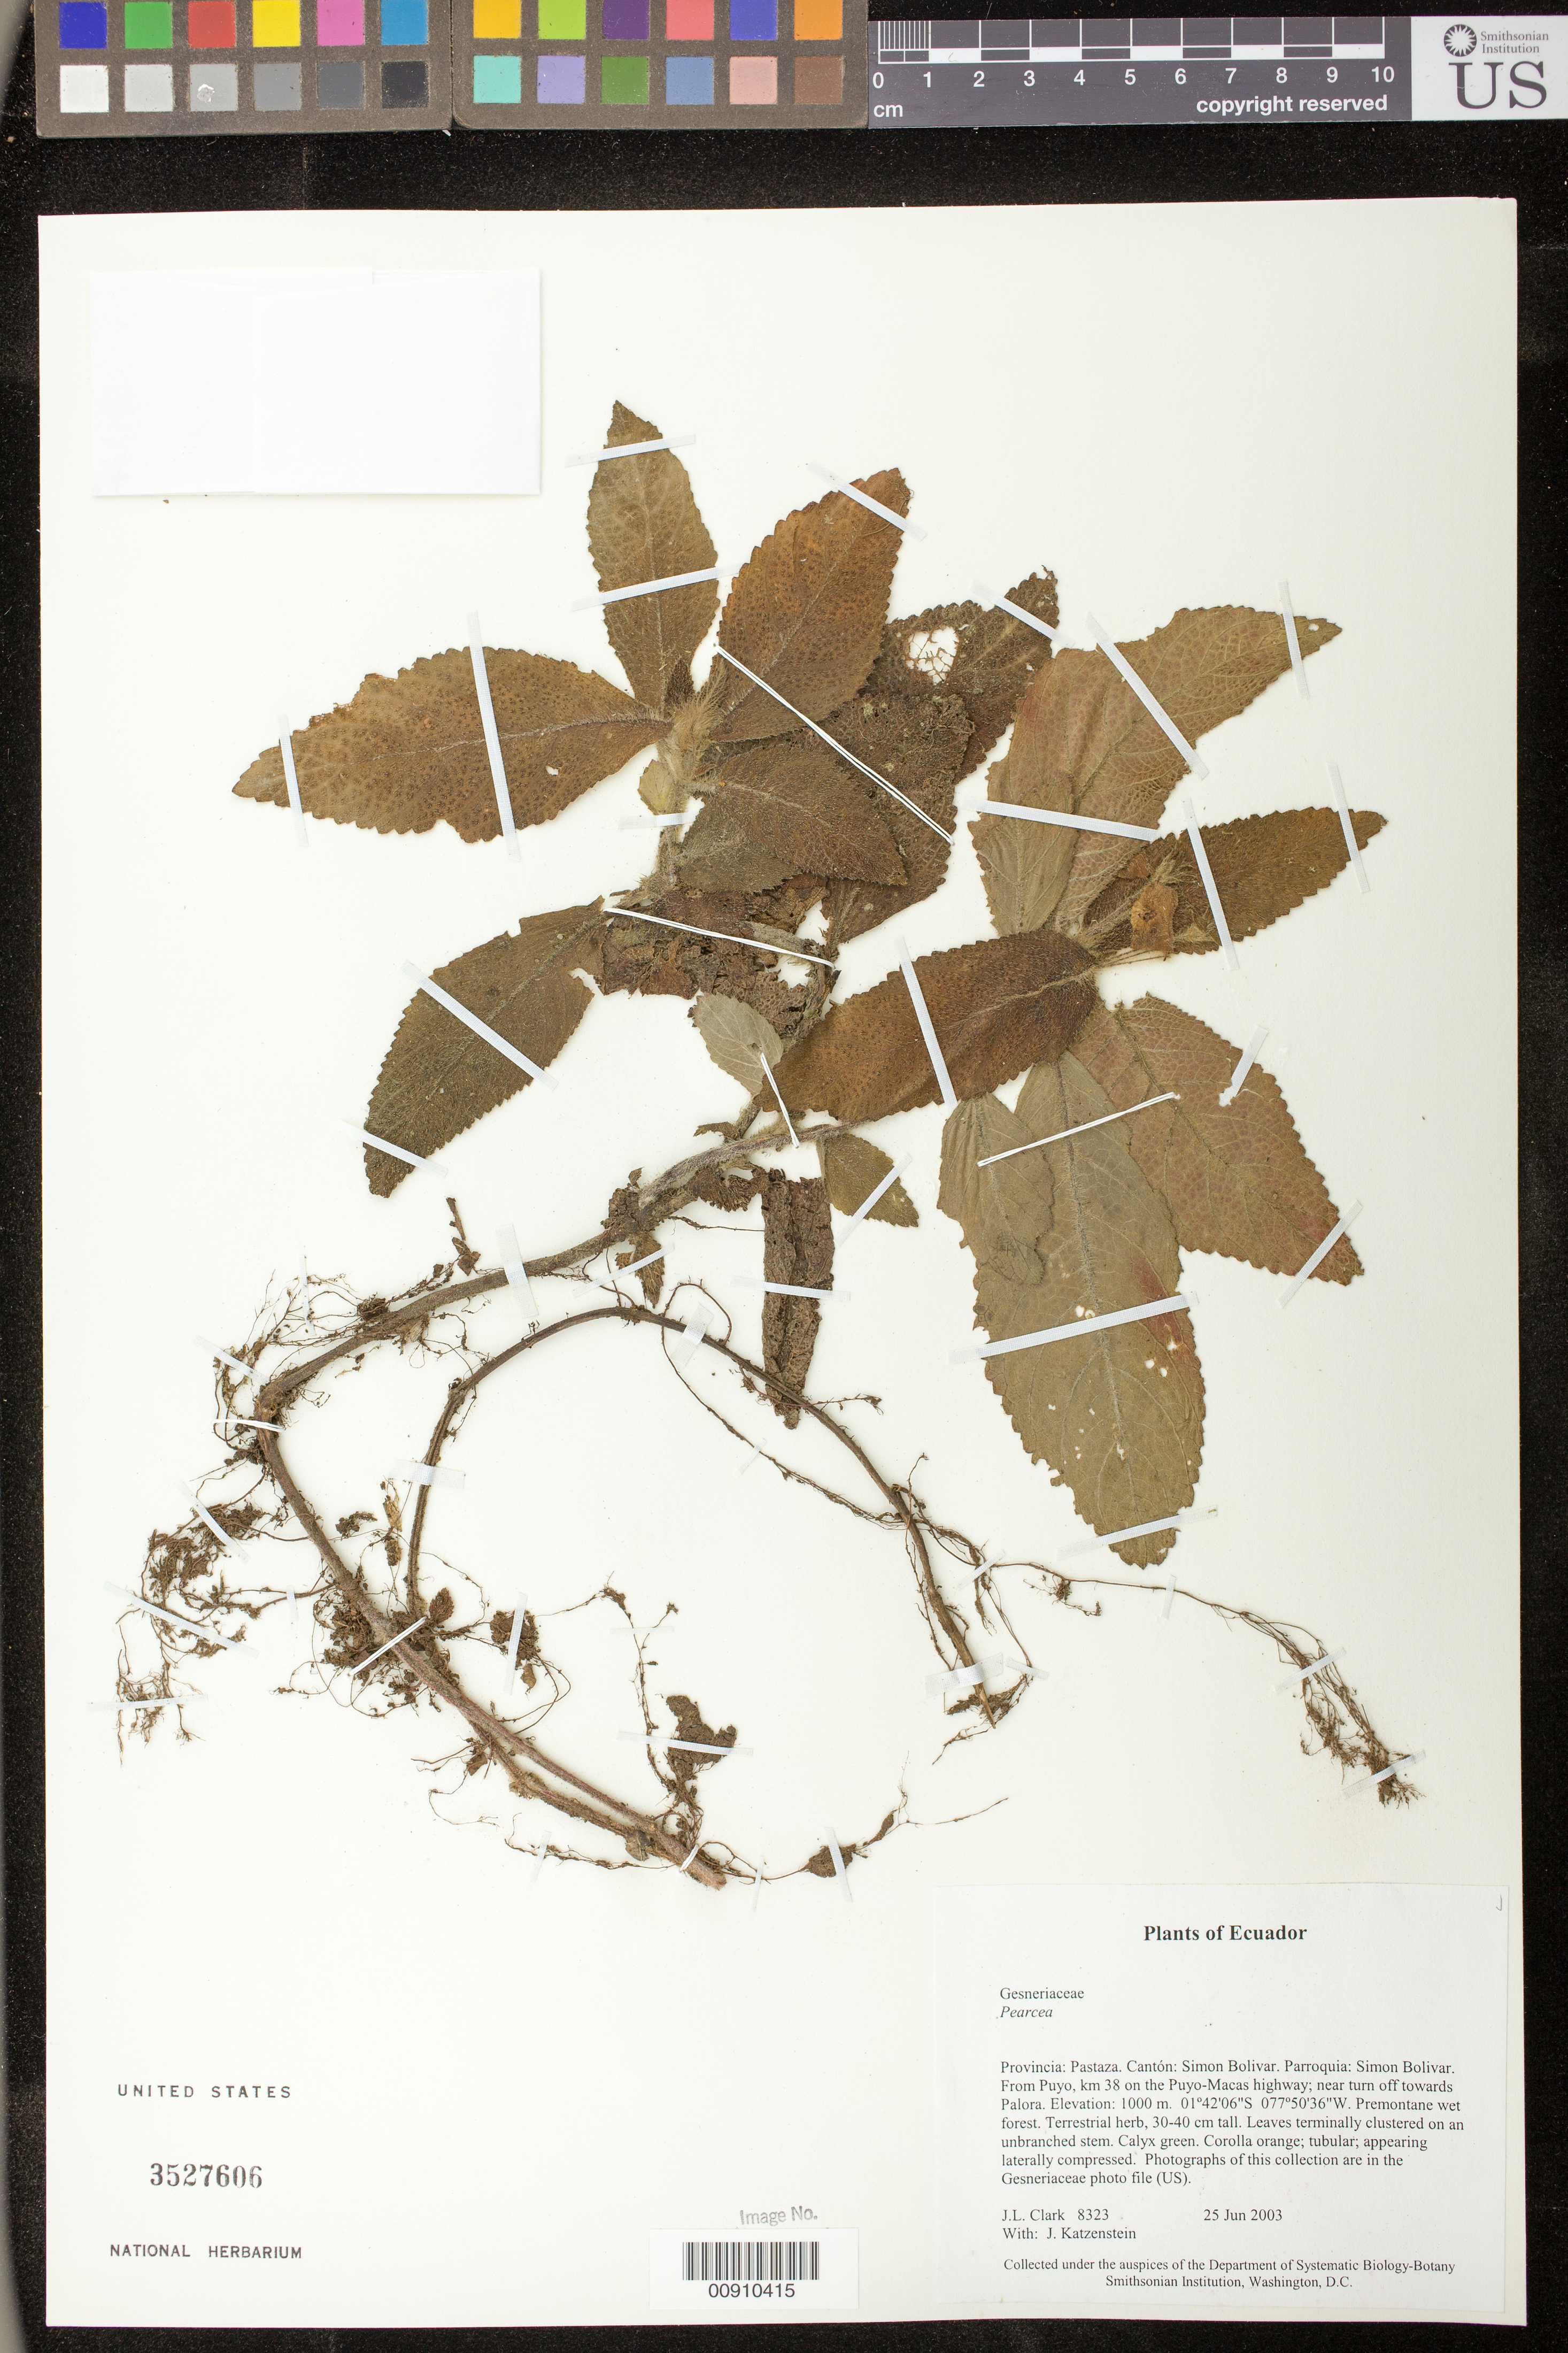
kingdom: Plantae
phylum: Tracheophyta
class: Magnoliopsida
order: Lamiales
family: Gesneriaceae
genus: Pearcea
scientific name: Pearcea sprucei var. sprucei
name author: (Britton ex Rusby) L.P. Kvist & L.E. Skog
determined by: Skog, Laurence E.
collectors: J. L. Clark & J. Katzenstein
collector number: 8323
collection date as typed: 25 Jun 2003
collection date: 2003-06-25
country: Ecuador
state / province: Pastaza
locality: Simon Bolivar. Parroquia: Simon Bolivar. From Puyo, km 38 on the Puyo-Macas highway; near turn off towards Palora.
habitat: Premontane wet forest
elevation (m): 1000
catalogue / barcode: US 3527606